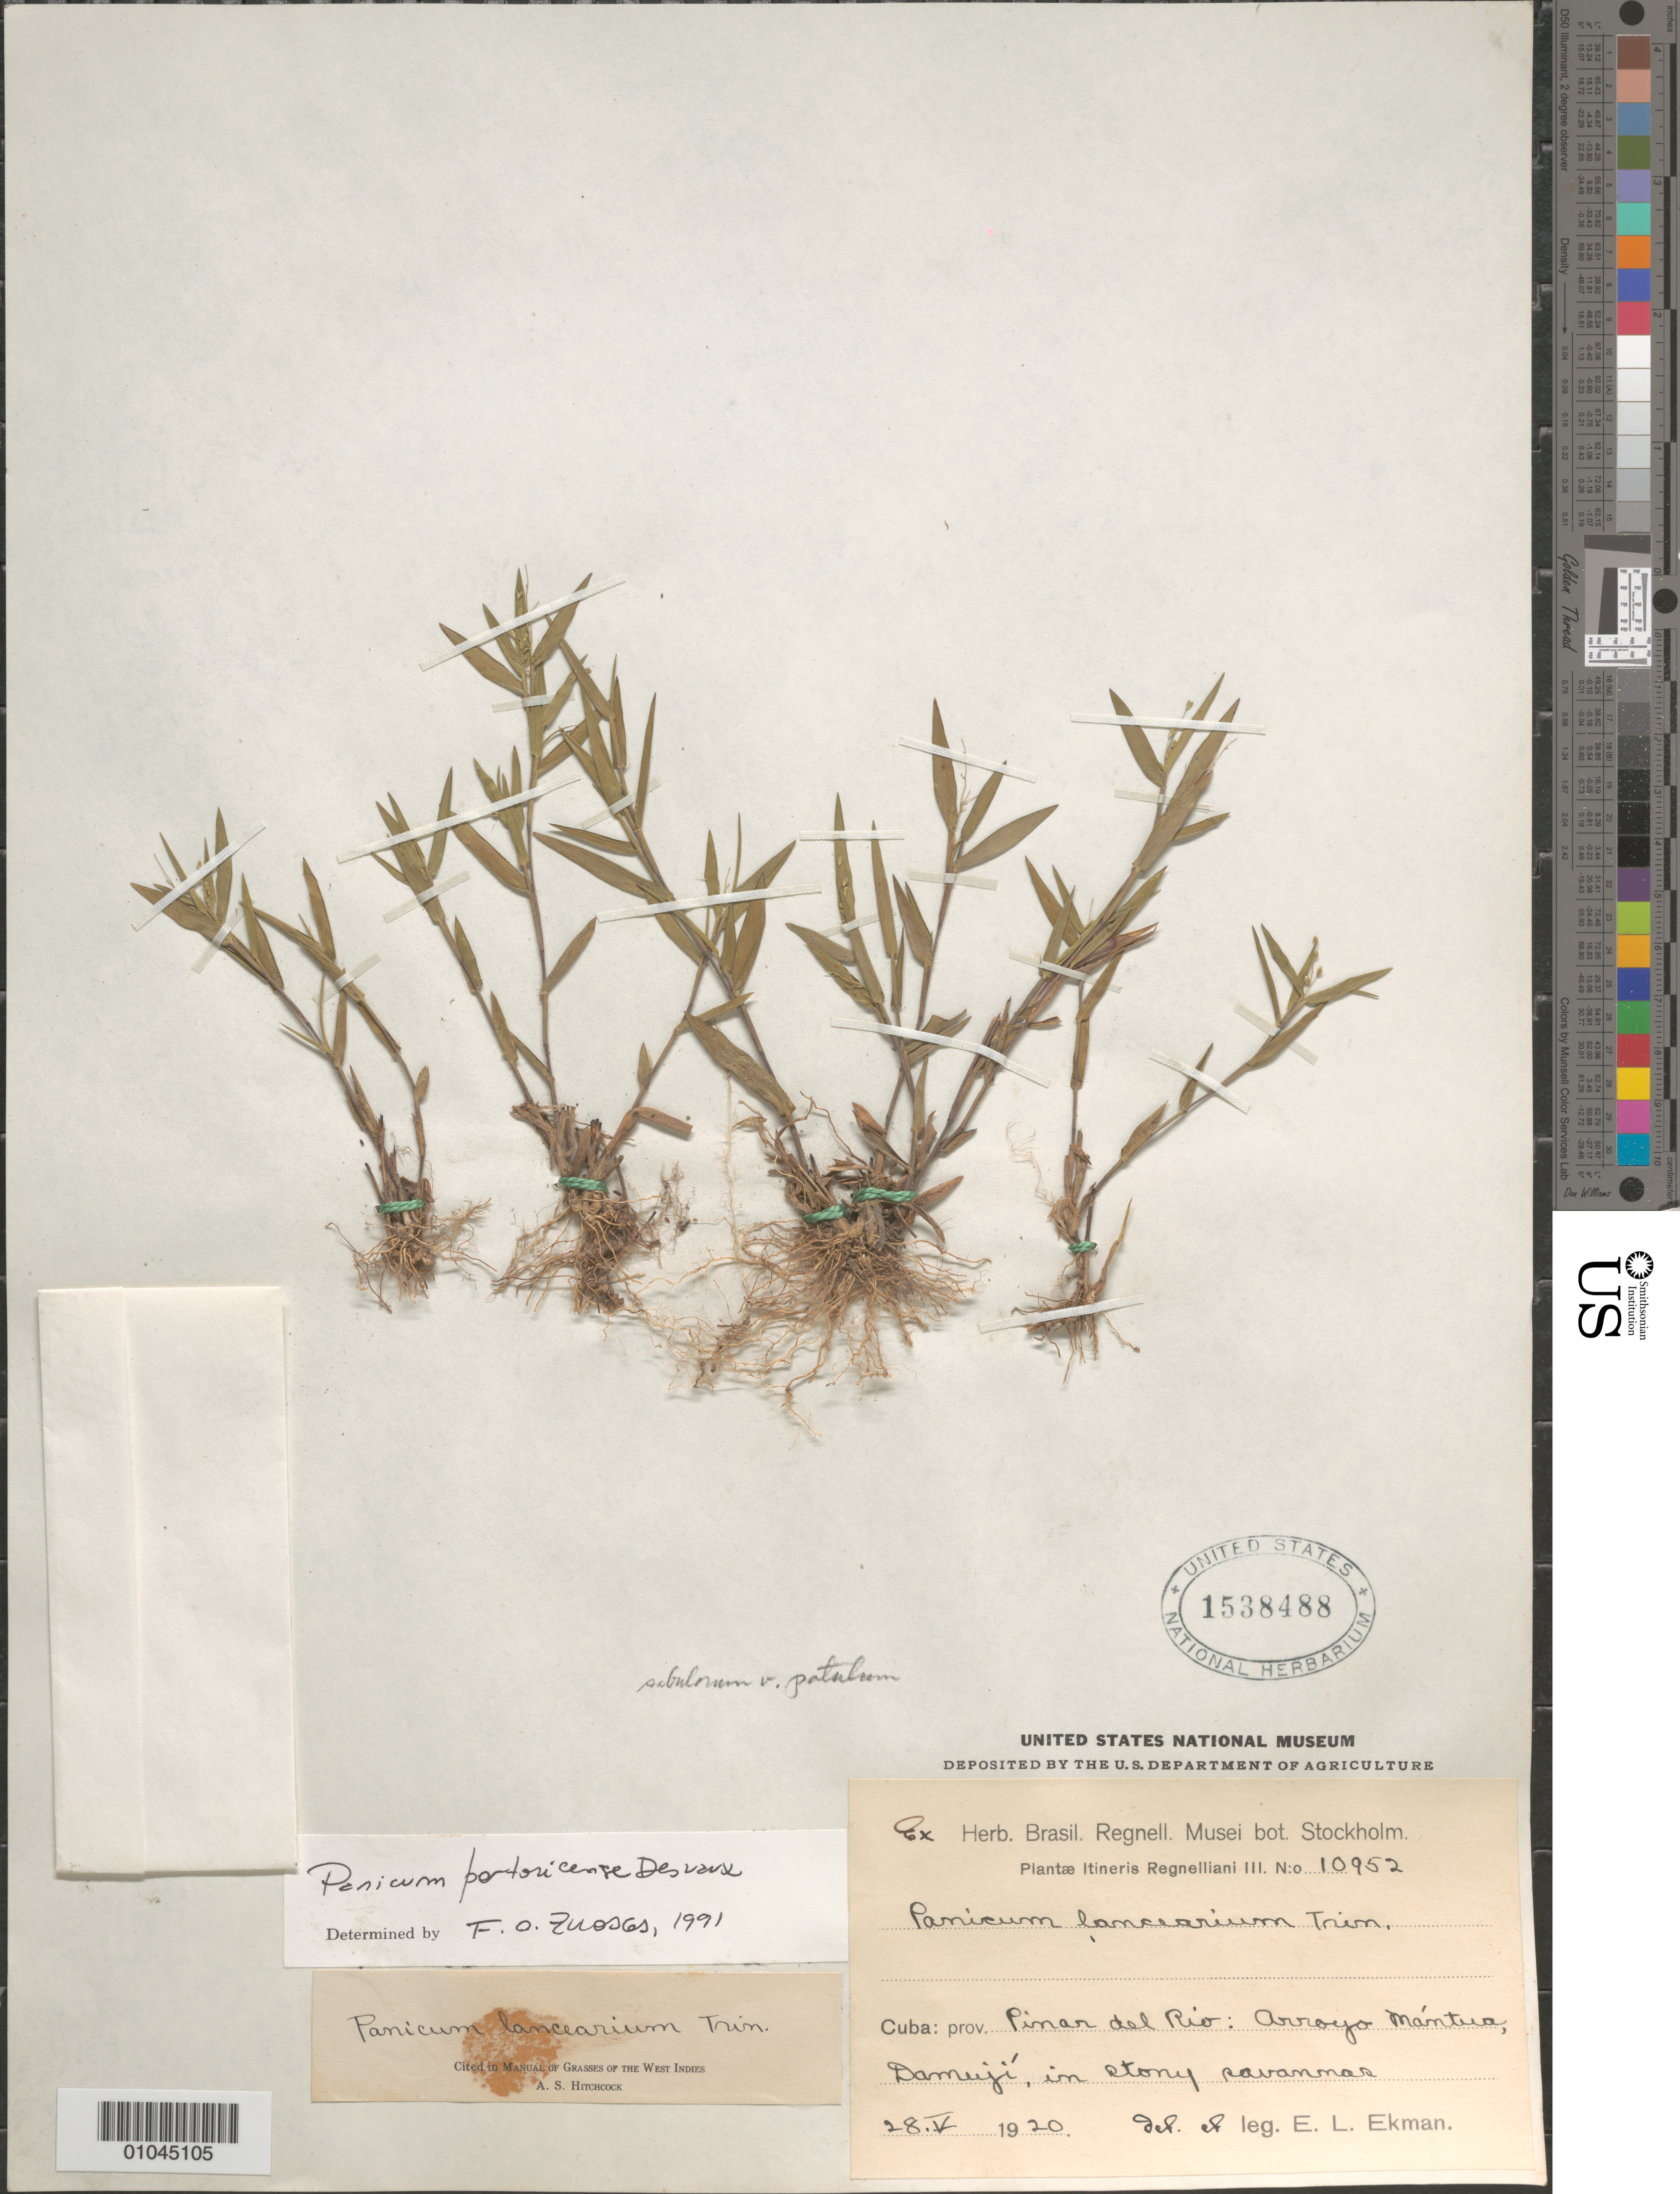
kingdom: Plantae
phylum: Tracheophyta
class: Liliopsida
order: Poales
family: Poaceae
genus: Panicum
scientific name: Panicum portoricense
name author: Desv. ex Ham.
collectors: E. L. Ekman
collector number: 10952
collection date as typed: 28 May 1920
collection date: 1920-05-28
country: Cuba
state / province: Pinar del Rio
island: Cuba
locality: Arroyo Mantua, Damuji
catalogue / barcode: US 1538488